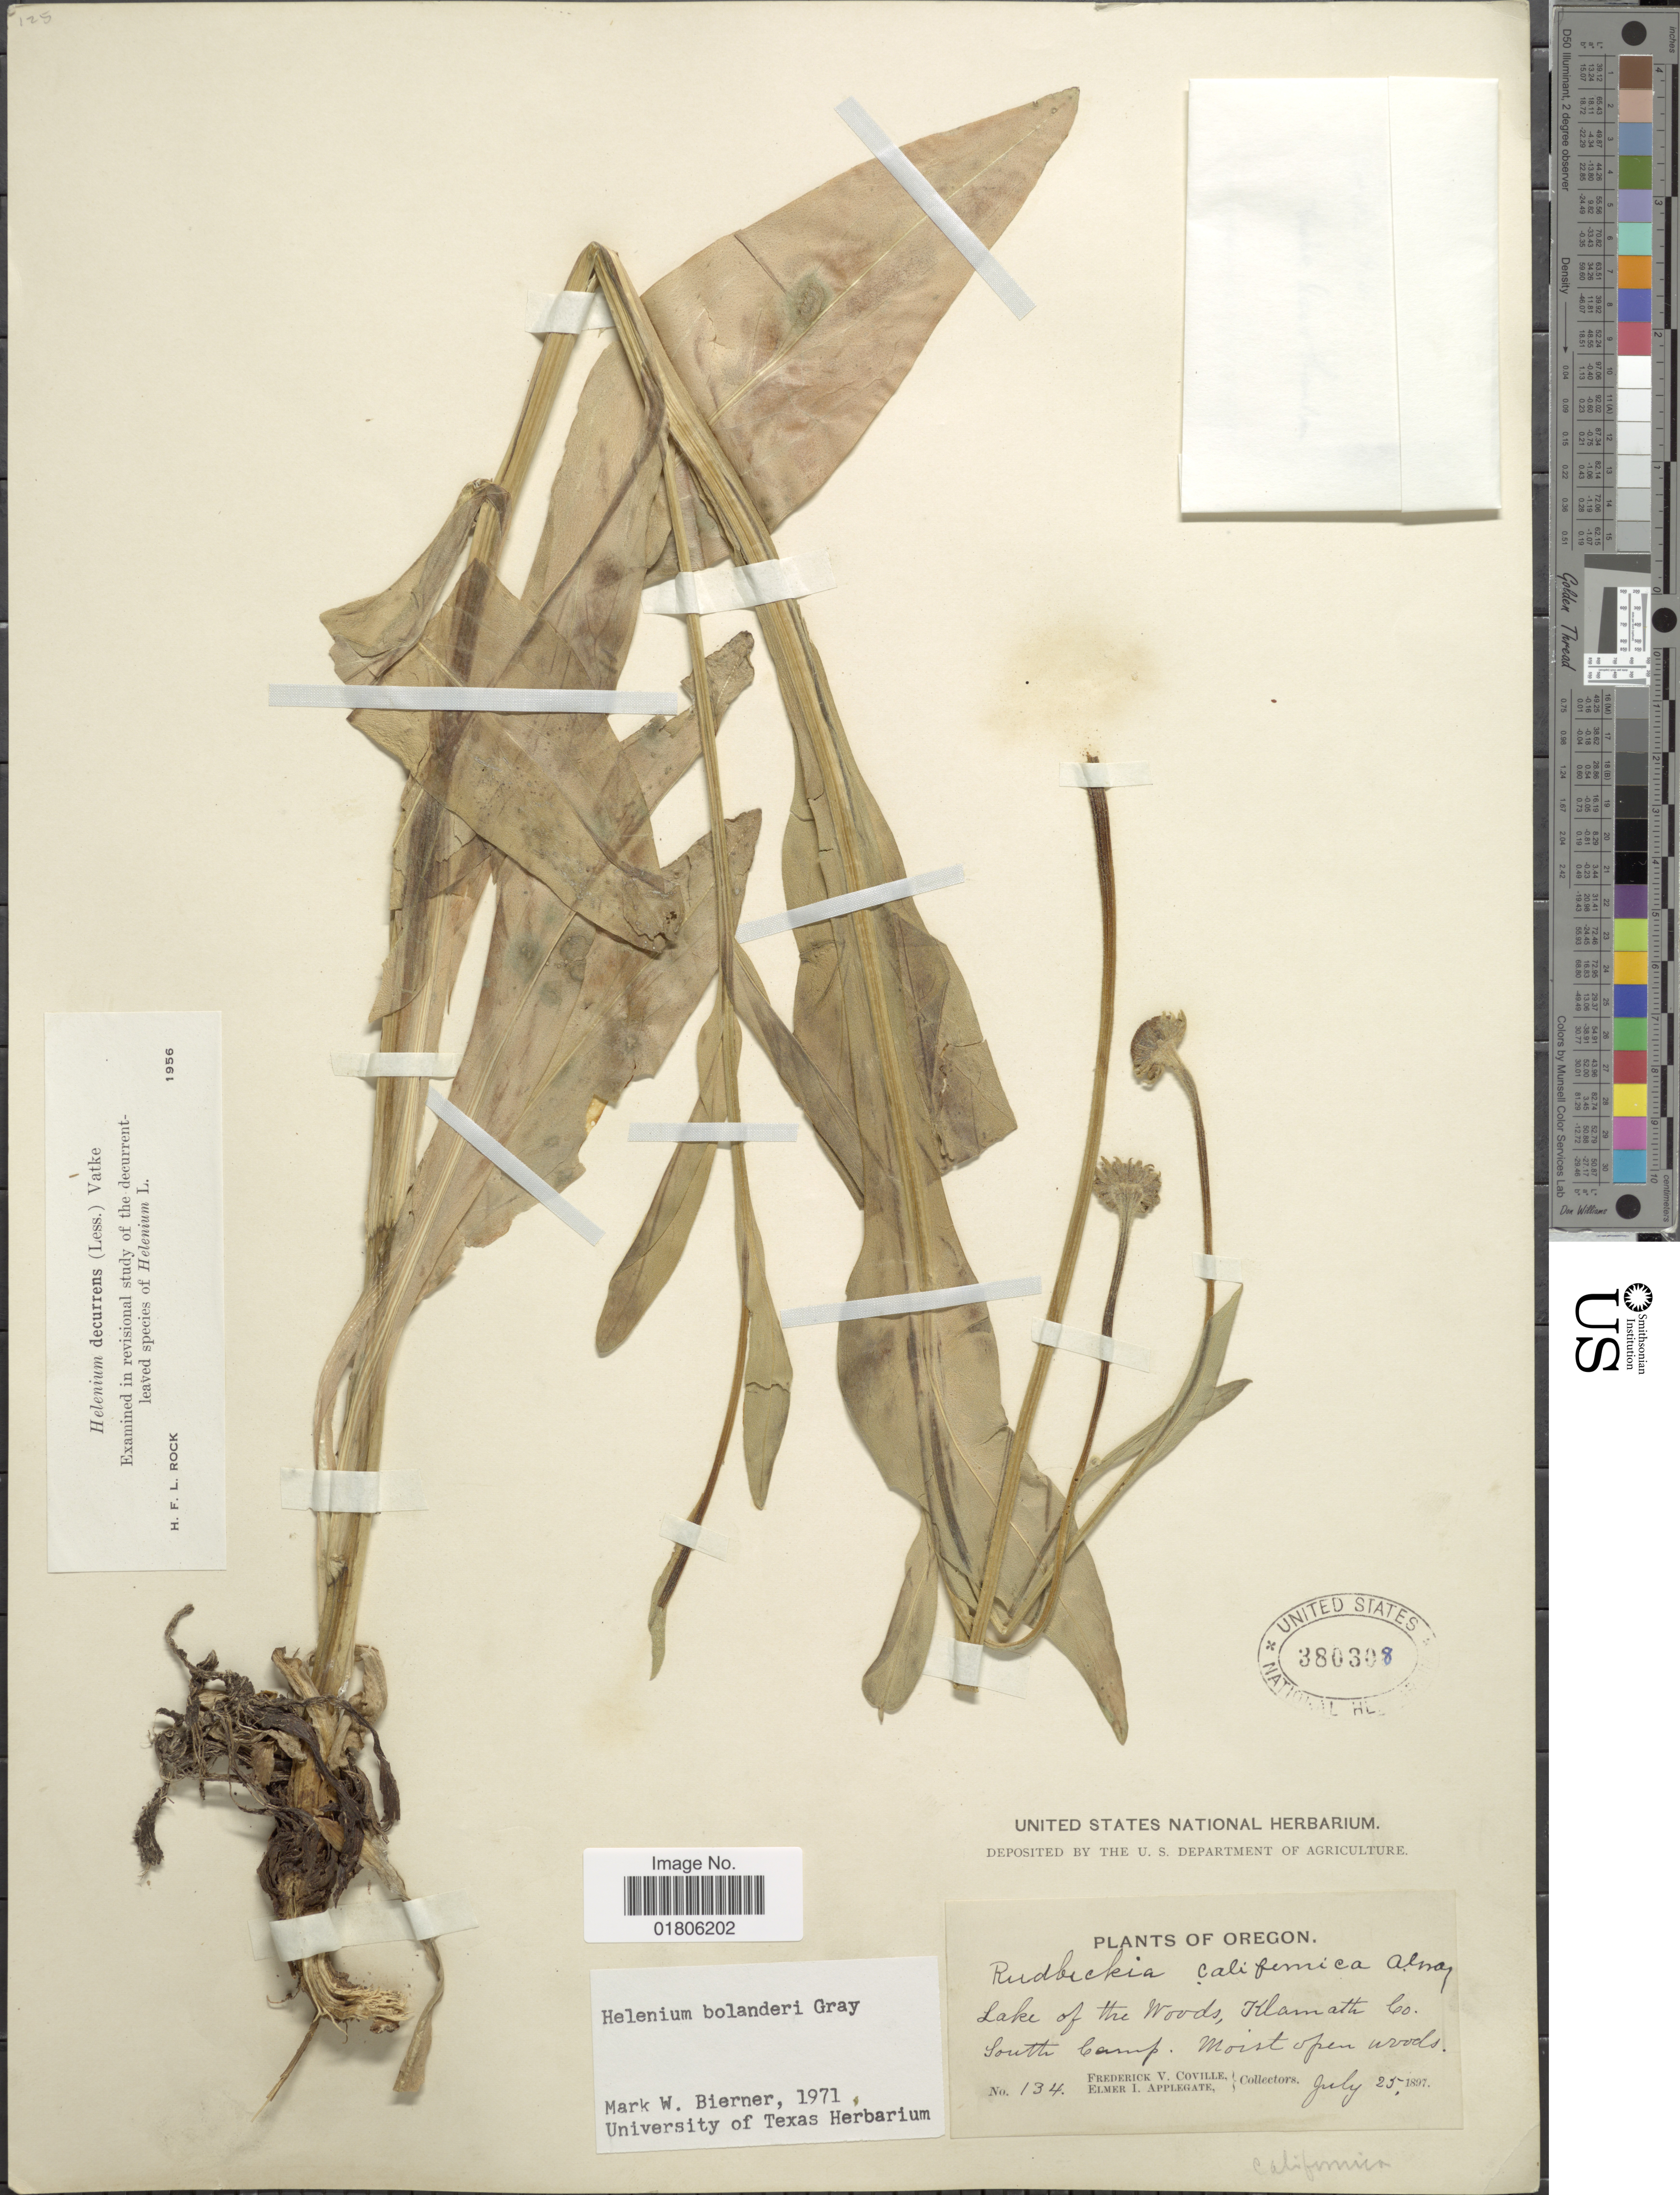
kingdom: Plantae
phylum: Tracheophyta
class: Magnoliopsida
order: Asterales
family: Asteraceae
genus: Helenium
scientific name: Helenium bolanderi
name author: A. Gray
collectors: F. V. Coville & E. I. Applegate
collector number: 134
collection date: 1897-07-25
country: United States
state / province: Oregon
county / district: Klamath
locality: Lake of woods, Klamath Co. South Camp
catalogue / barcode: US 380308